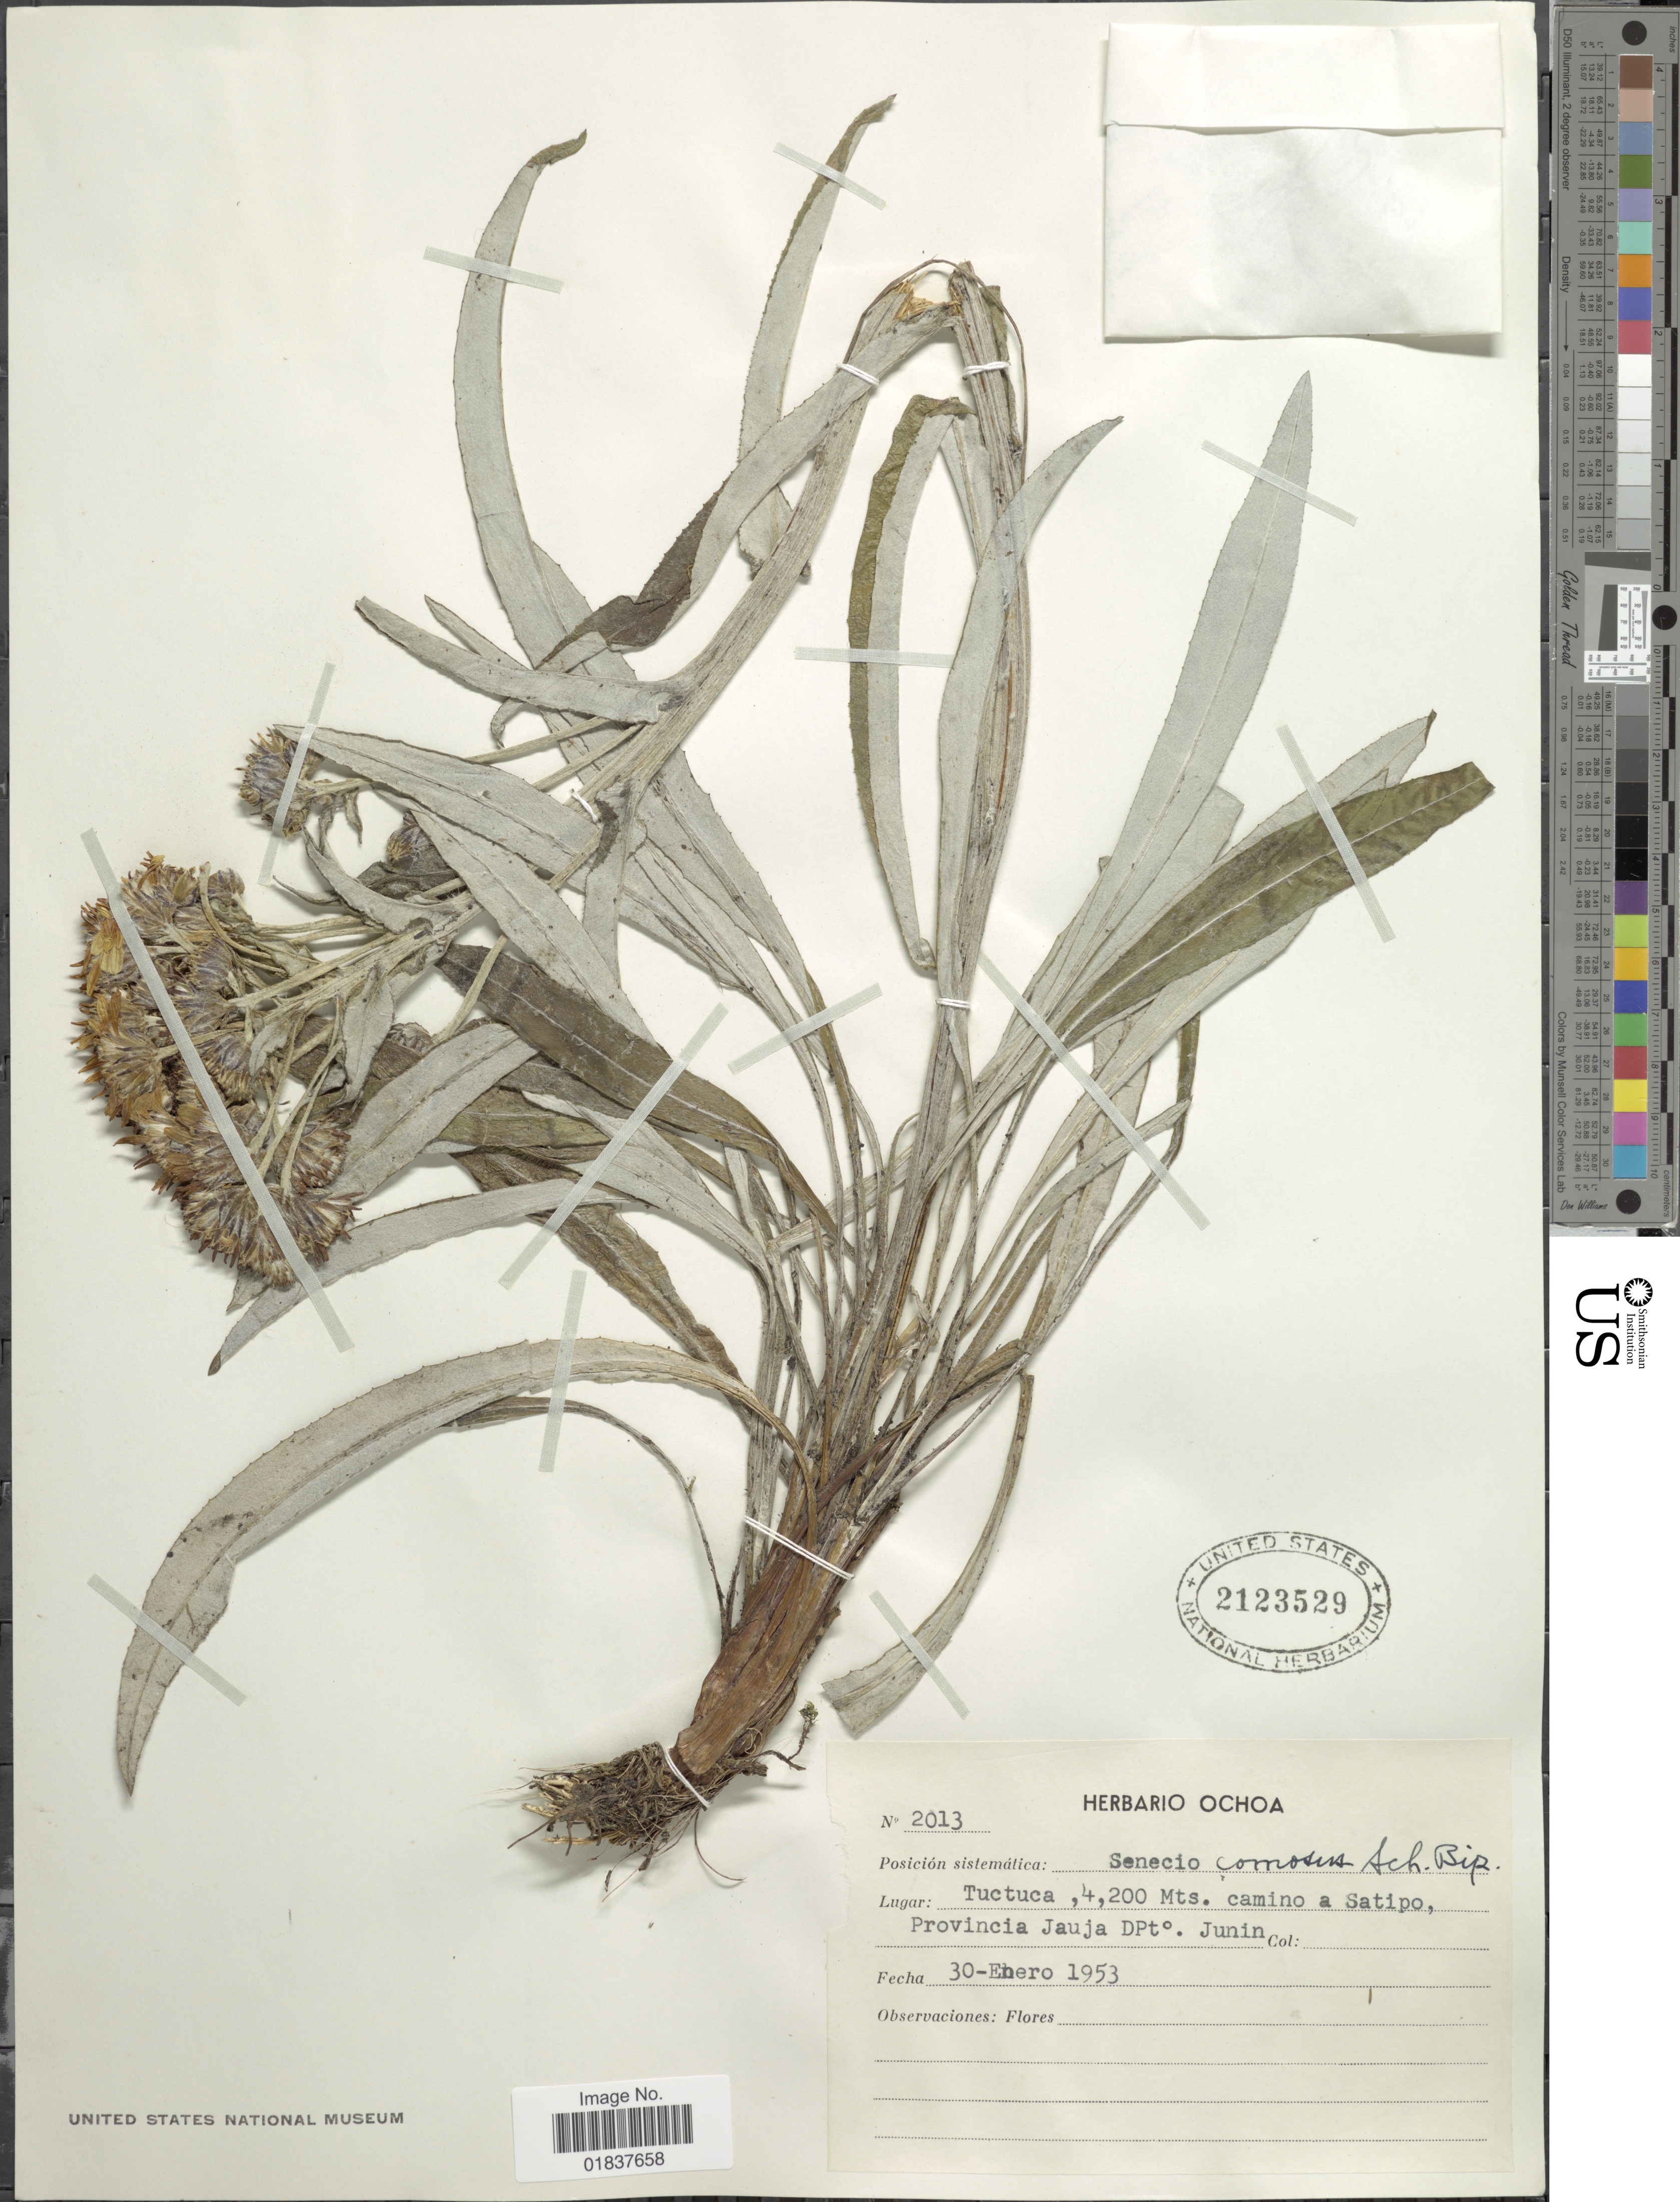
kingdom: Plantae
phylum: Tracheophyta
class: Magnoliopsida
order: Asterales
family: Asteraceae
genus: Senecio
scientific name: Senecio comosus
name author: Sch. Bip.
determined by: Salomon, Luciana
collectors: ex herb. Ochoa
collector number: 2013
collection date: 1953-01-30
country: Peru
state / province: Junín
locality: Tuctuca, camino a Satipo, Provincia Jauja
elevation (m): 4200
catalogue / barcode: US 2123529